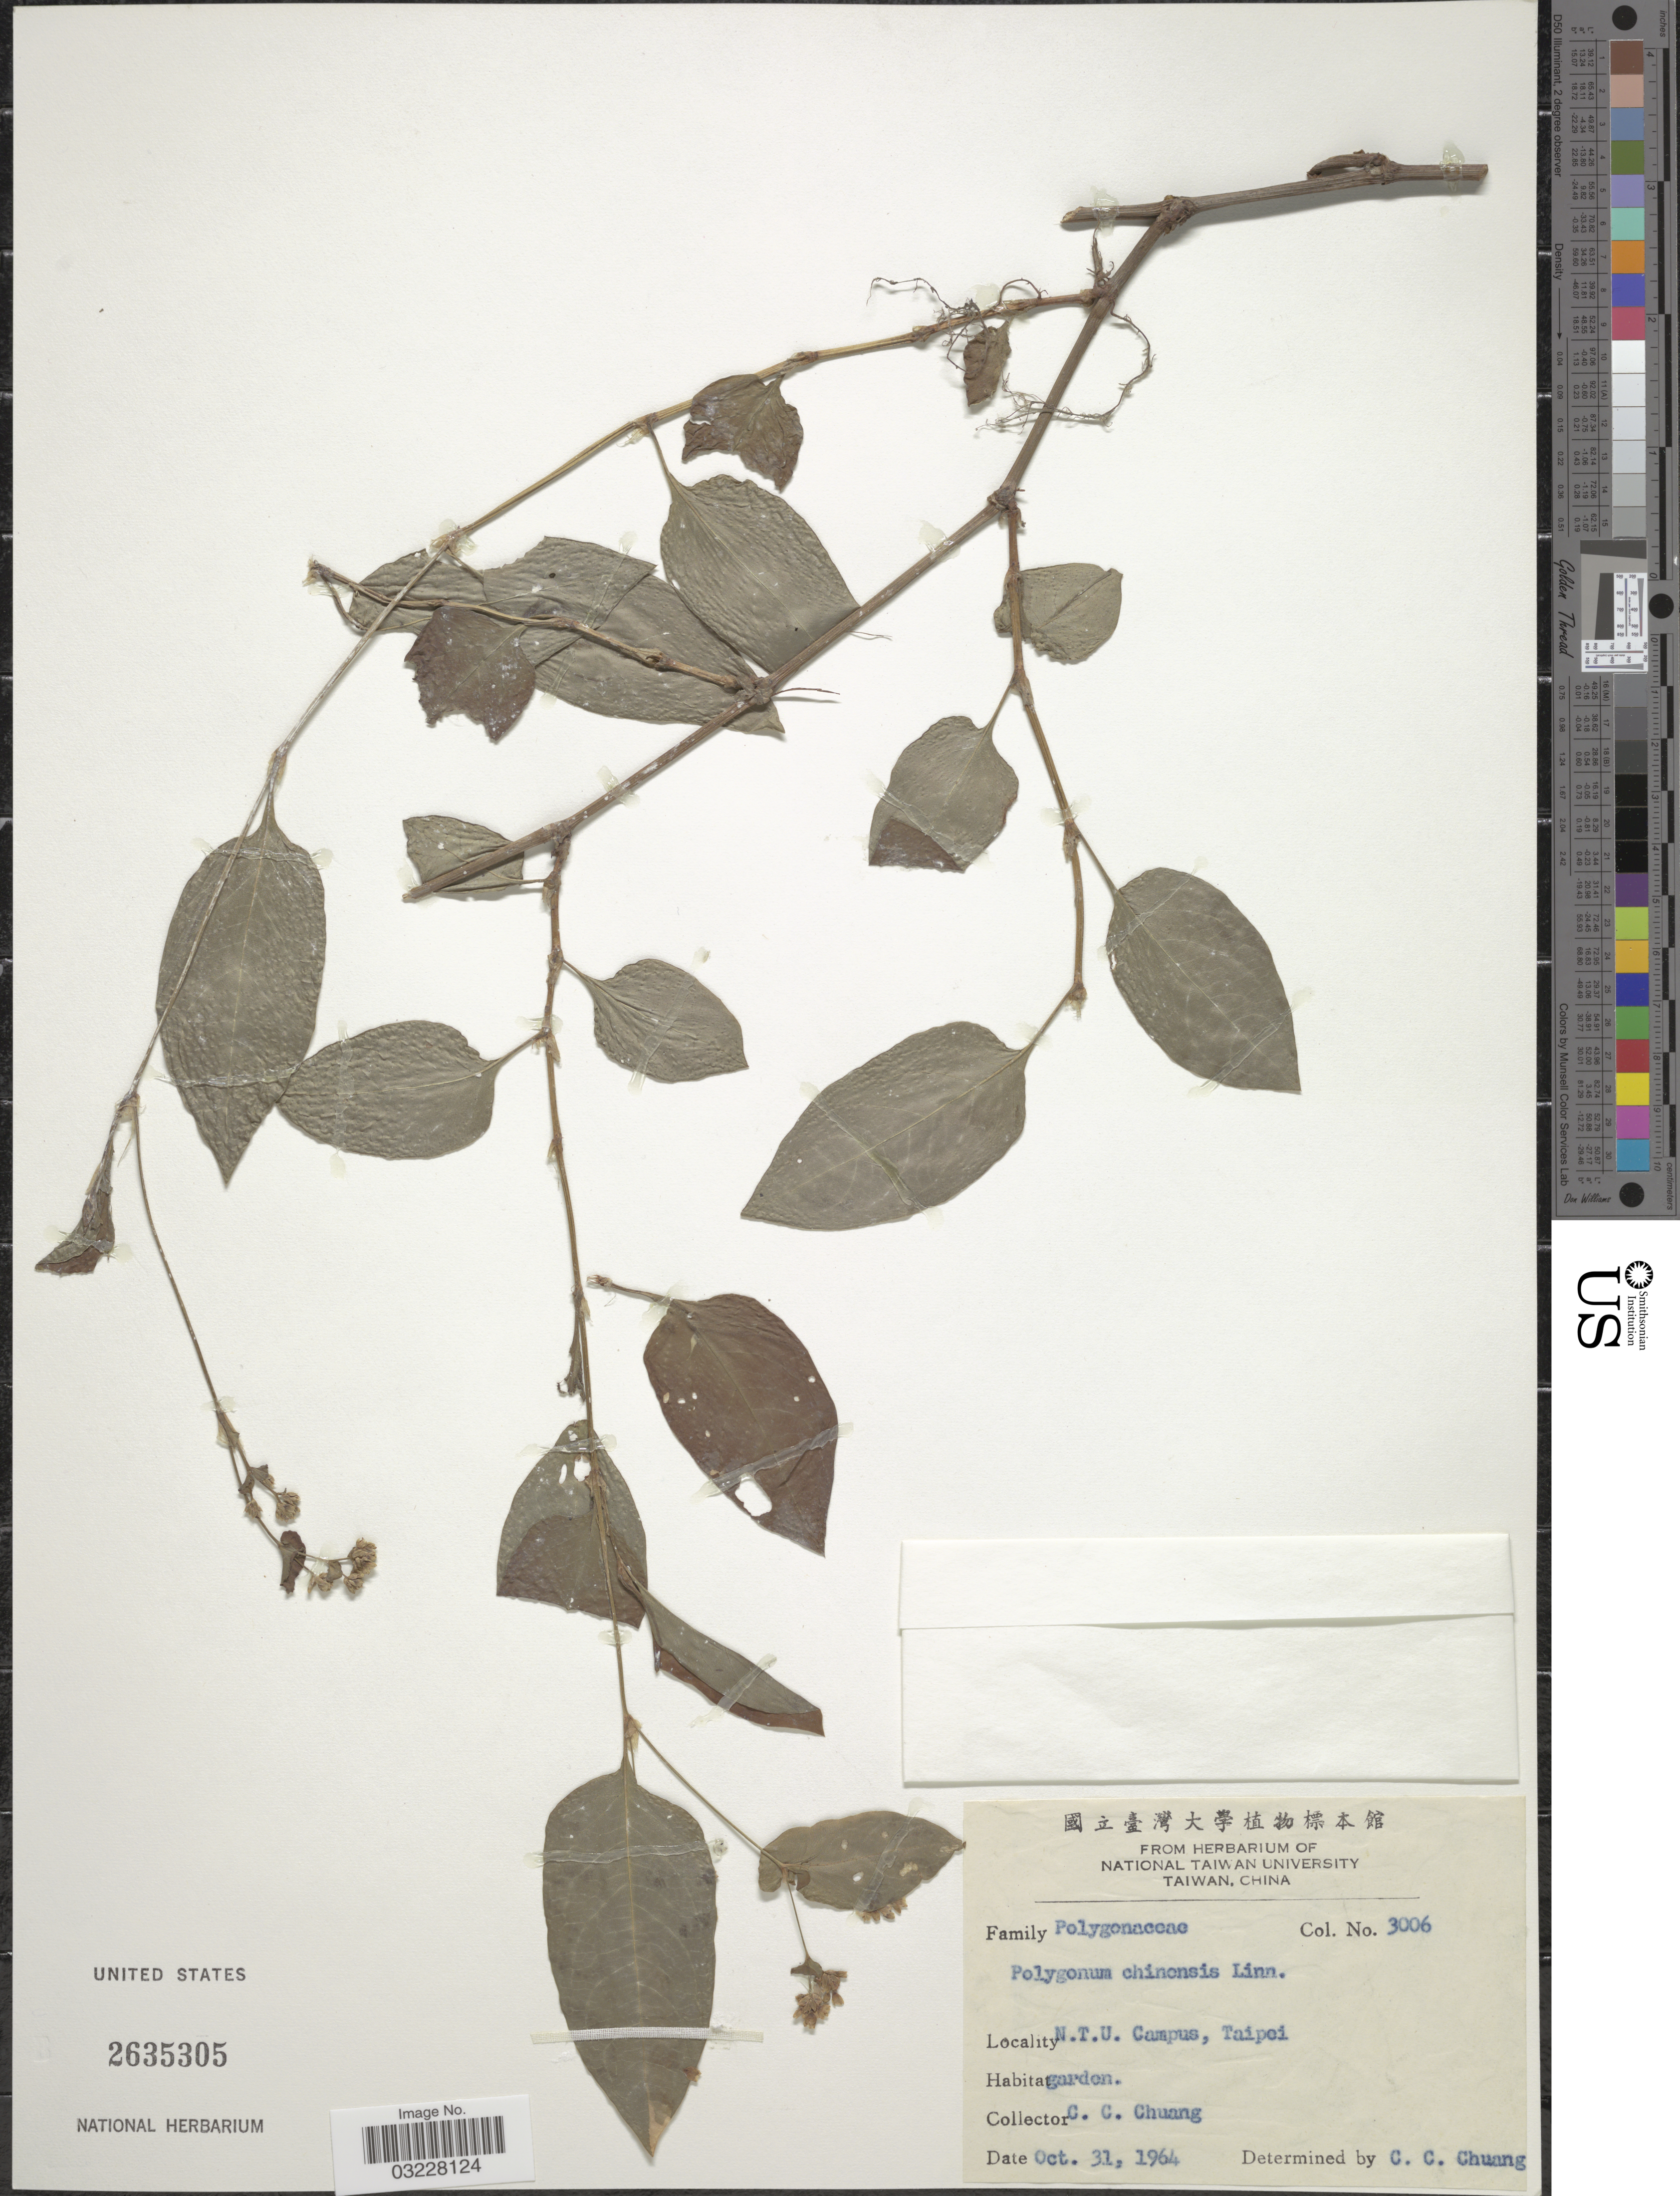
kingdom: Plantae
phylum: Tracheophyta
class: Magnoliopsida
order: Caryophyllales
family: Polygonaceae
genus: Polygonum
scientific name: Polygonum chinense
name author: L.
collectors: C. C. Chuang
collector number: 3006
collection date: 1964-10-31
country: Taiwan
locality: N.T.U. Campus, Taipei garden.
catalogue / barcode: US 2635305